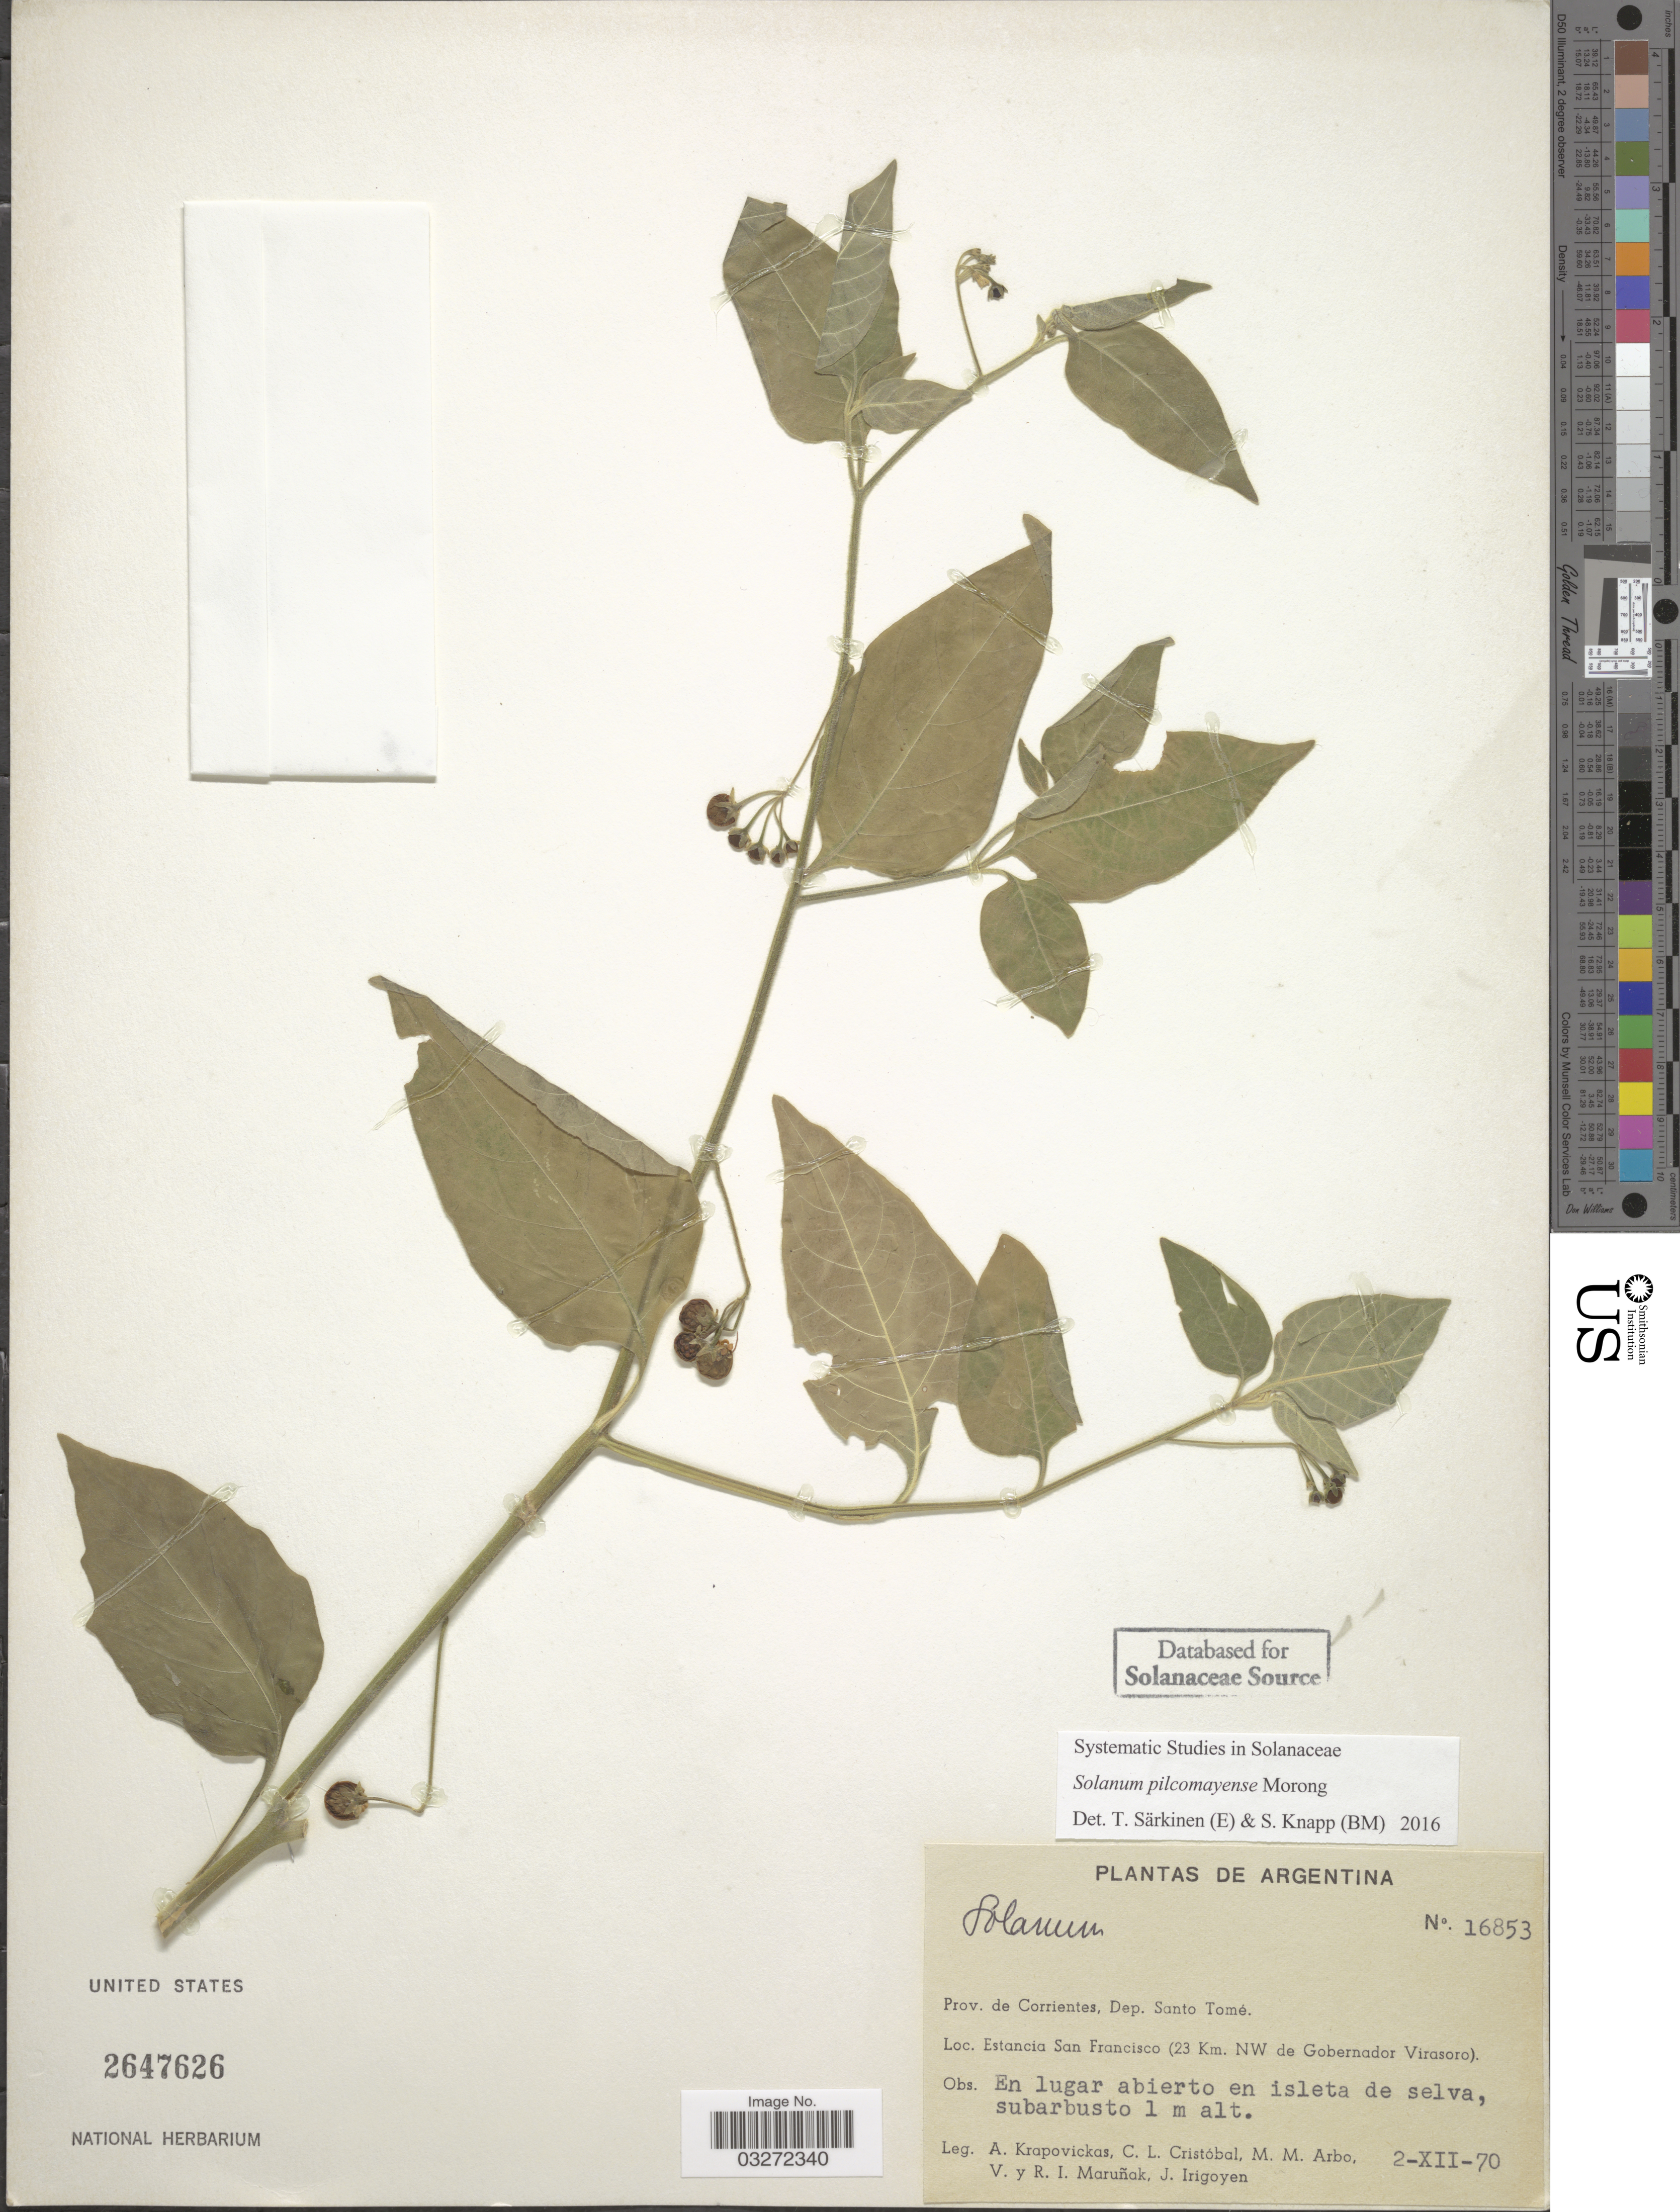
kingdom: Plantae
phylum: Tracheophyta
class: Magnoliopsida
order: Solanales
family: Solanaceae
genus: Solanum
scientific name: Solanum chenopodioides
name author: Lam.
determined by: Knapp, S. D.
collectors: A. Krapovickas, C. L. Cristóbal, M. M. Arbo, V. Maruñak & et al.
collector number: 16853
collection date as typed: Transcribed d/m/y: 2/12/70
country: Argentina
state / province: Corrientes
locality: Dep. Santo Tomé, Estancia San Francisco (23 Km. NW de Gobernador Virasoro).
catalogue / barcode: US 2647626